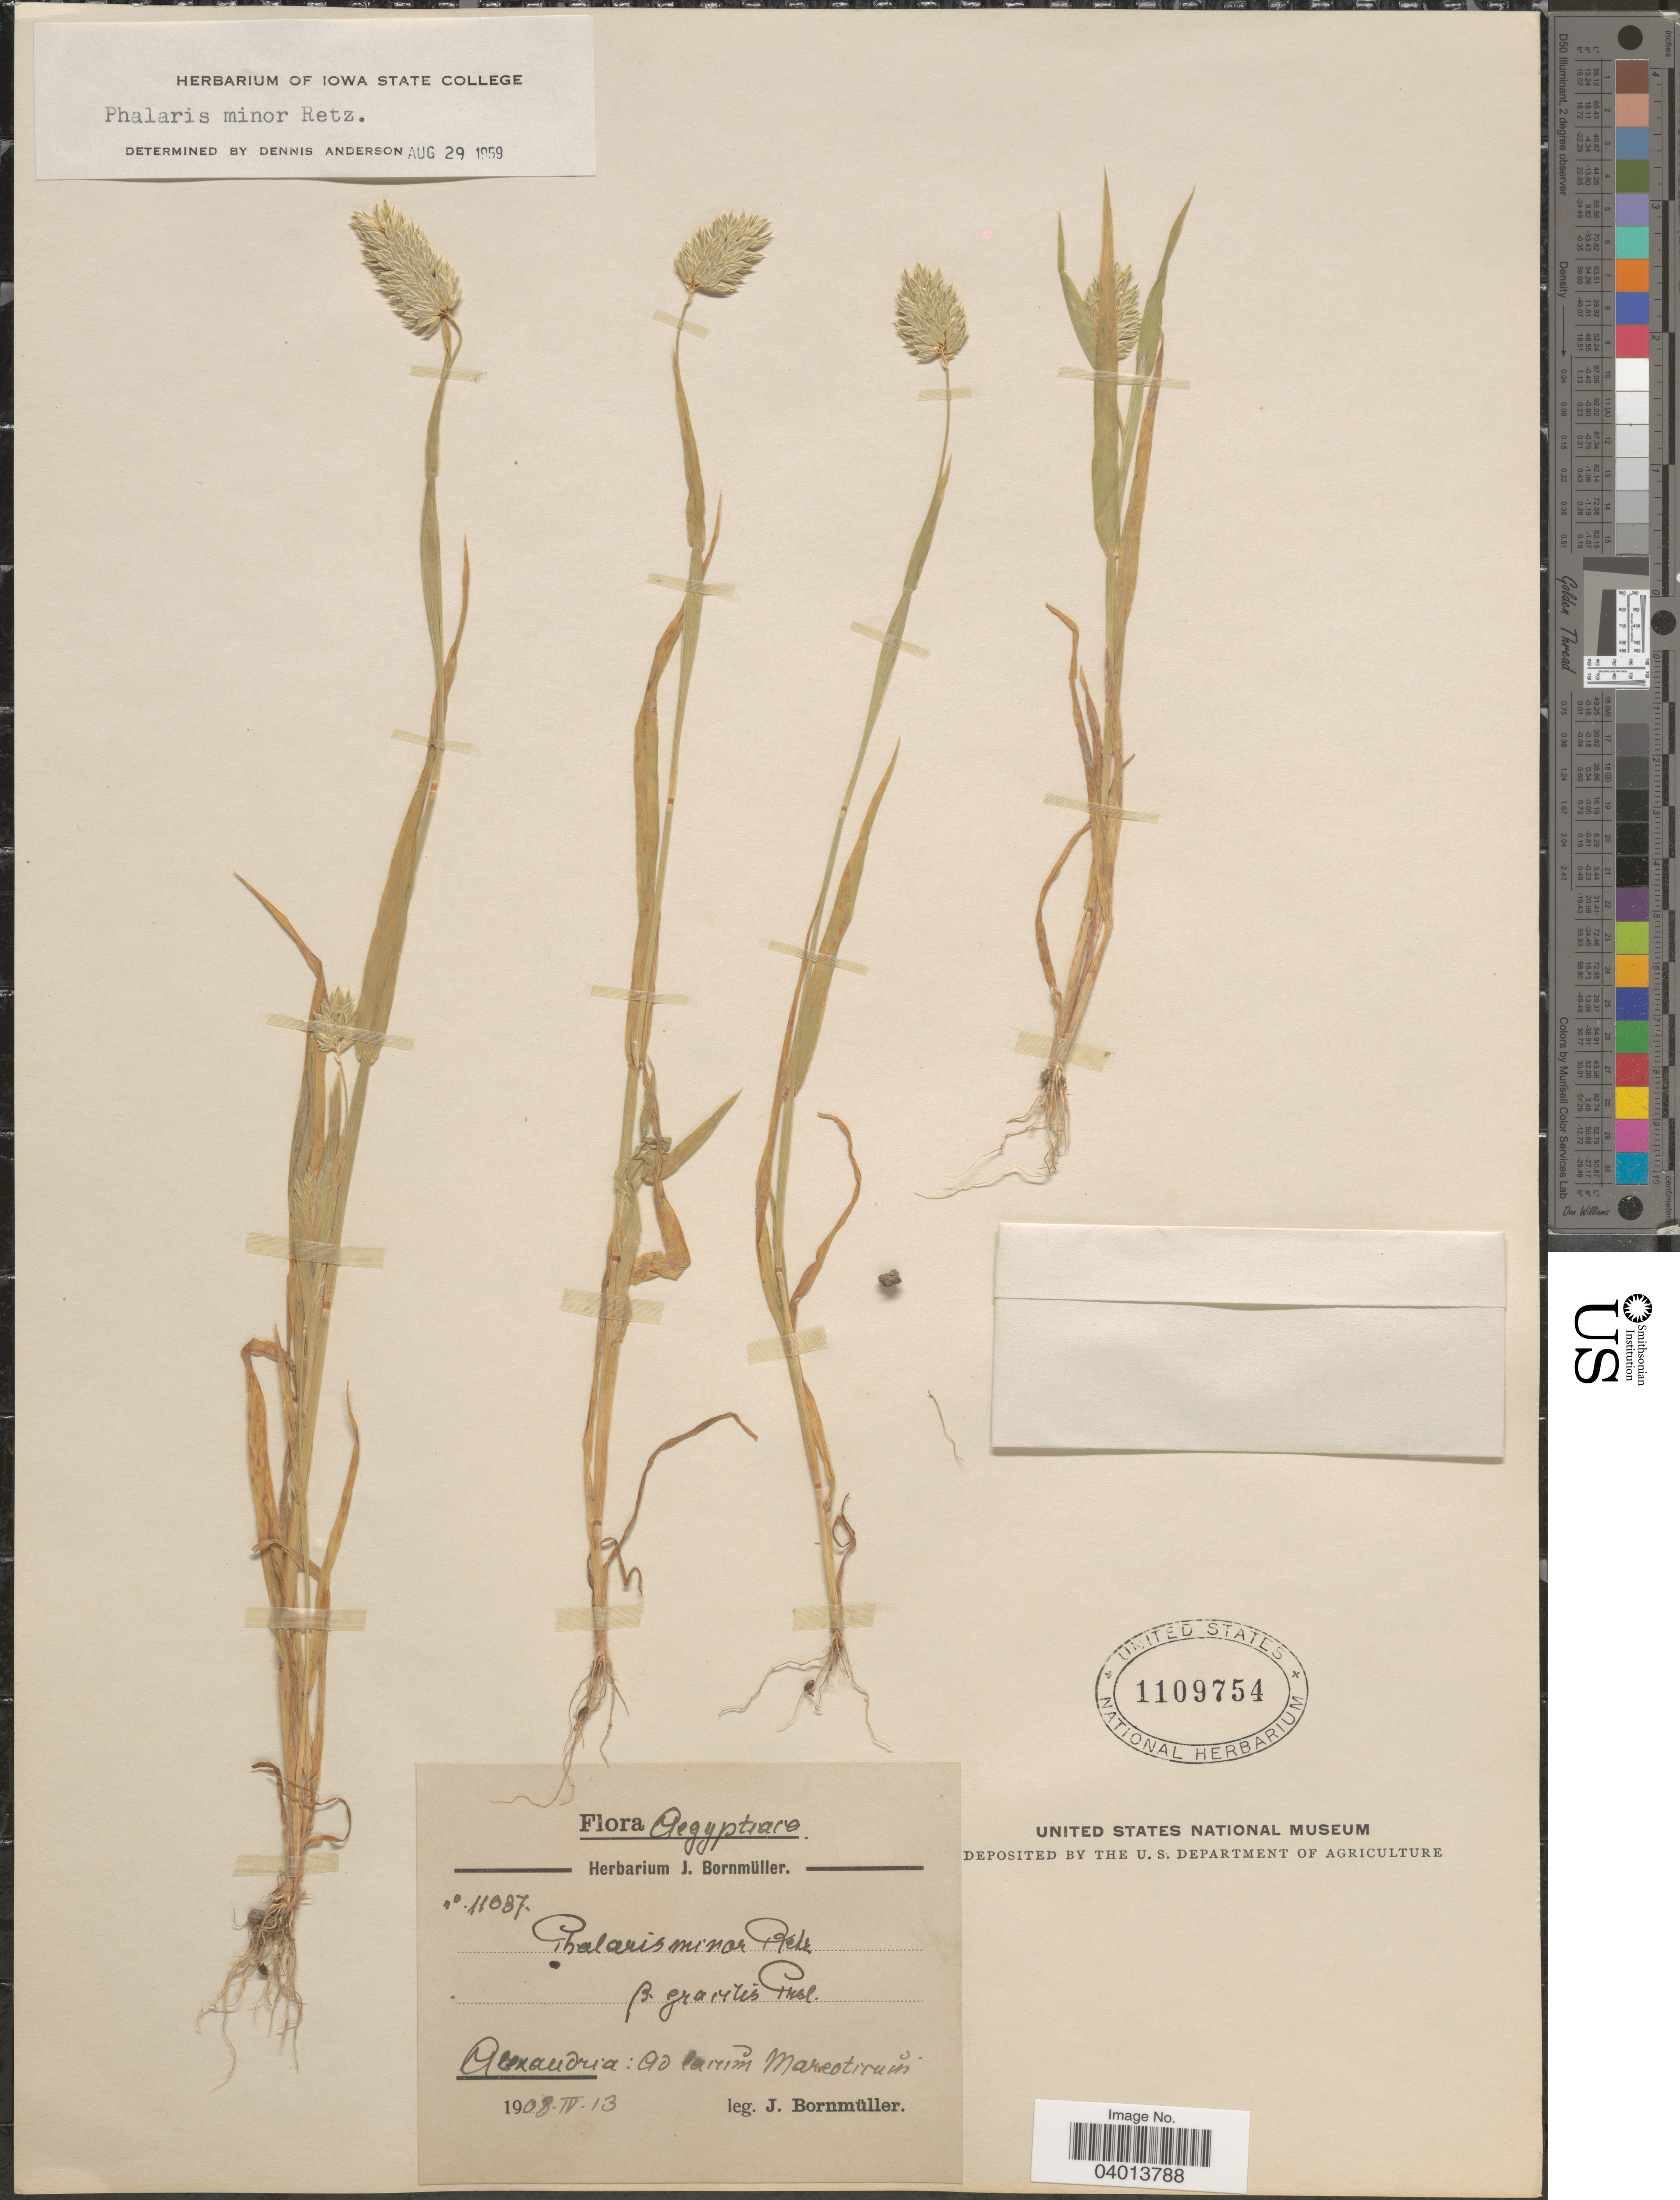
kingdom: Plantae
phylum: Tracheophyta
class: Liliopsida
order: Poales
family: Poaceae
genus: Phalaris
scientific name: Phalaris minor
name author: Retz.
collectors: J. Bornmüller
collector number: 11087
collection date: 1908-04-13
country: Egypt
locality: Aegyptiare. Alexandria: Ad lacum Mareotirum.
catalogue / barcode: US 1109754